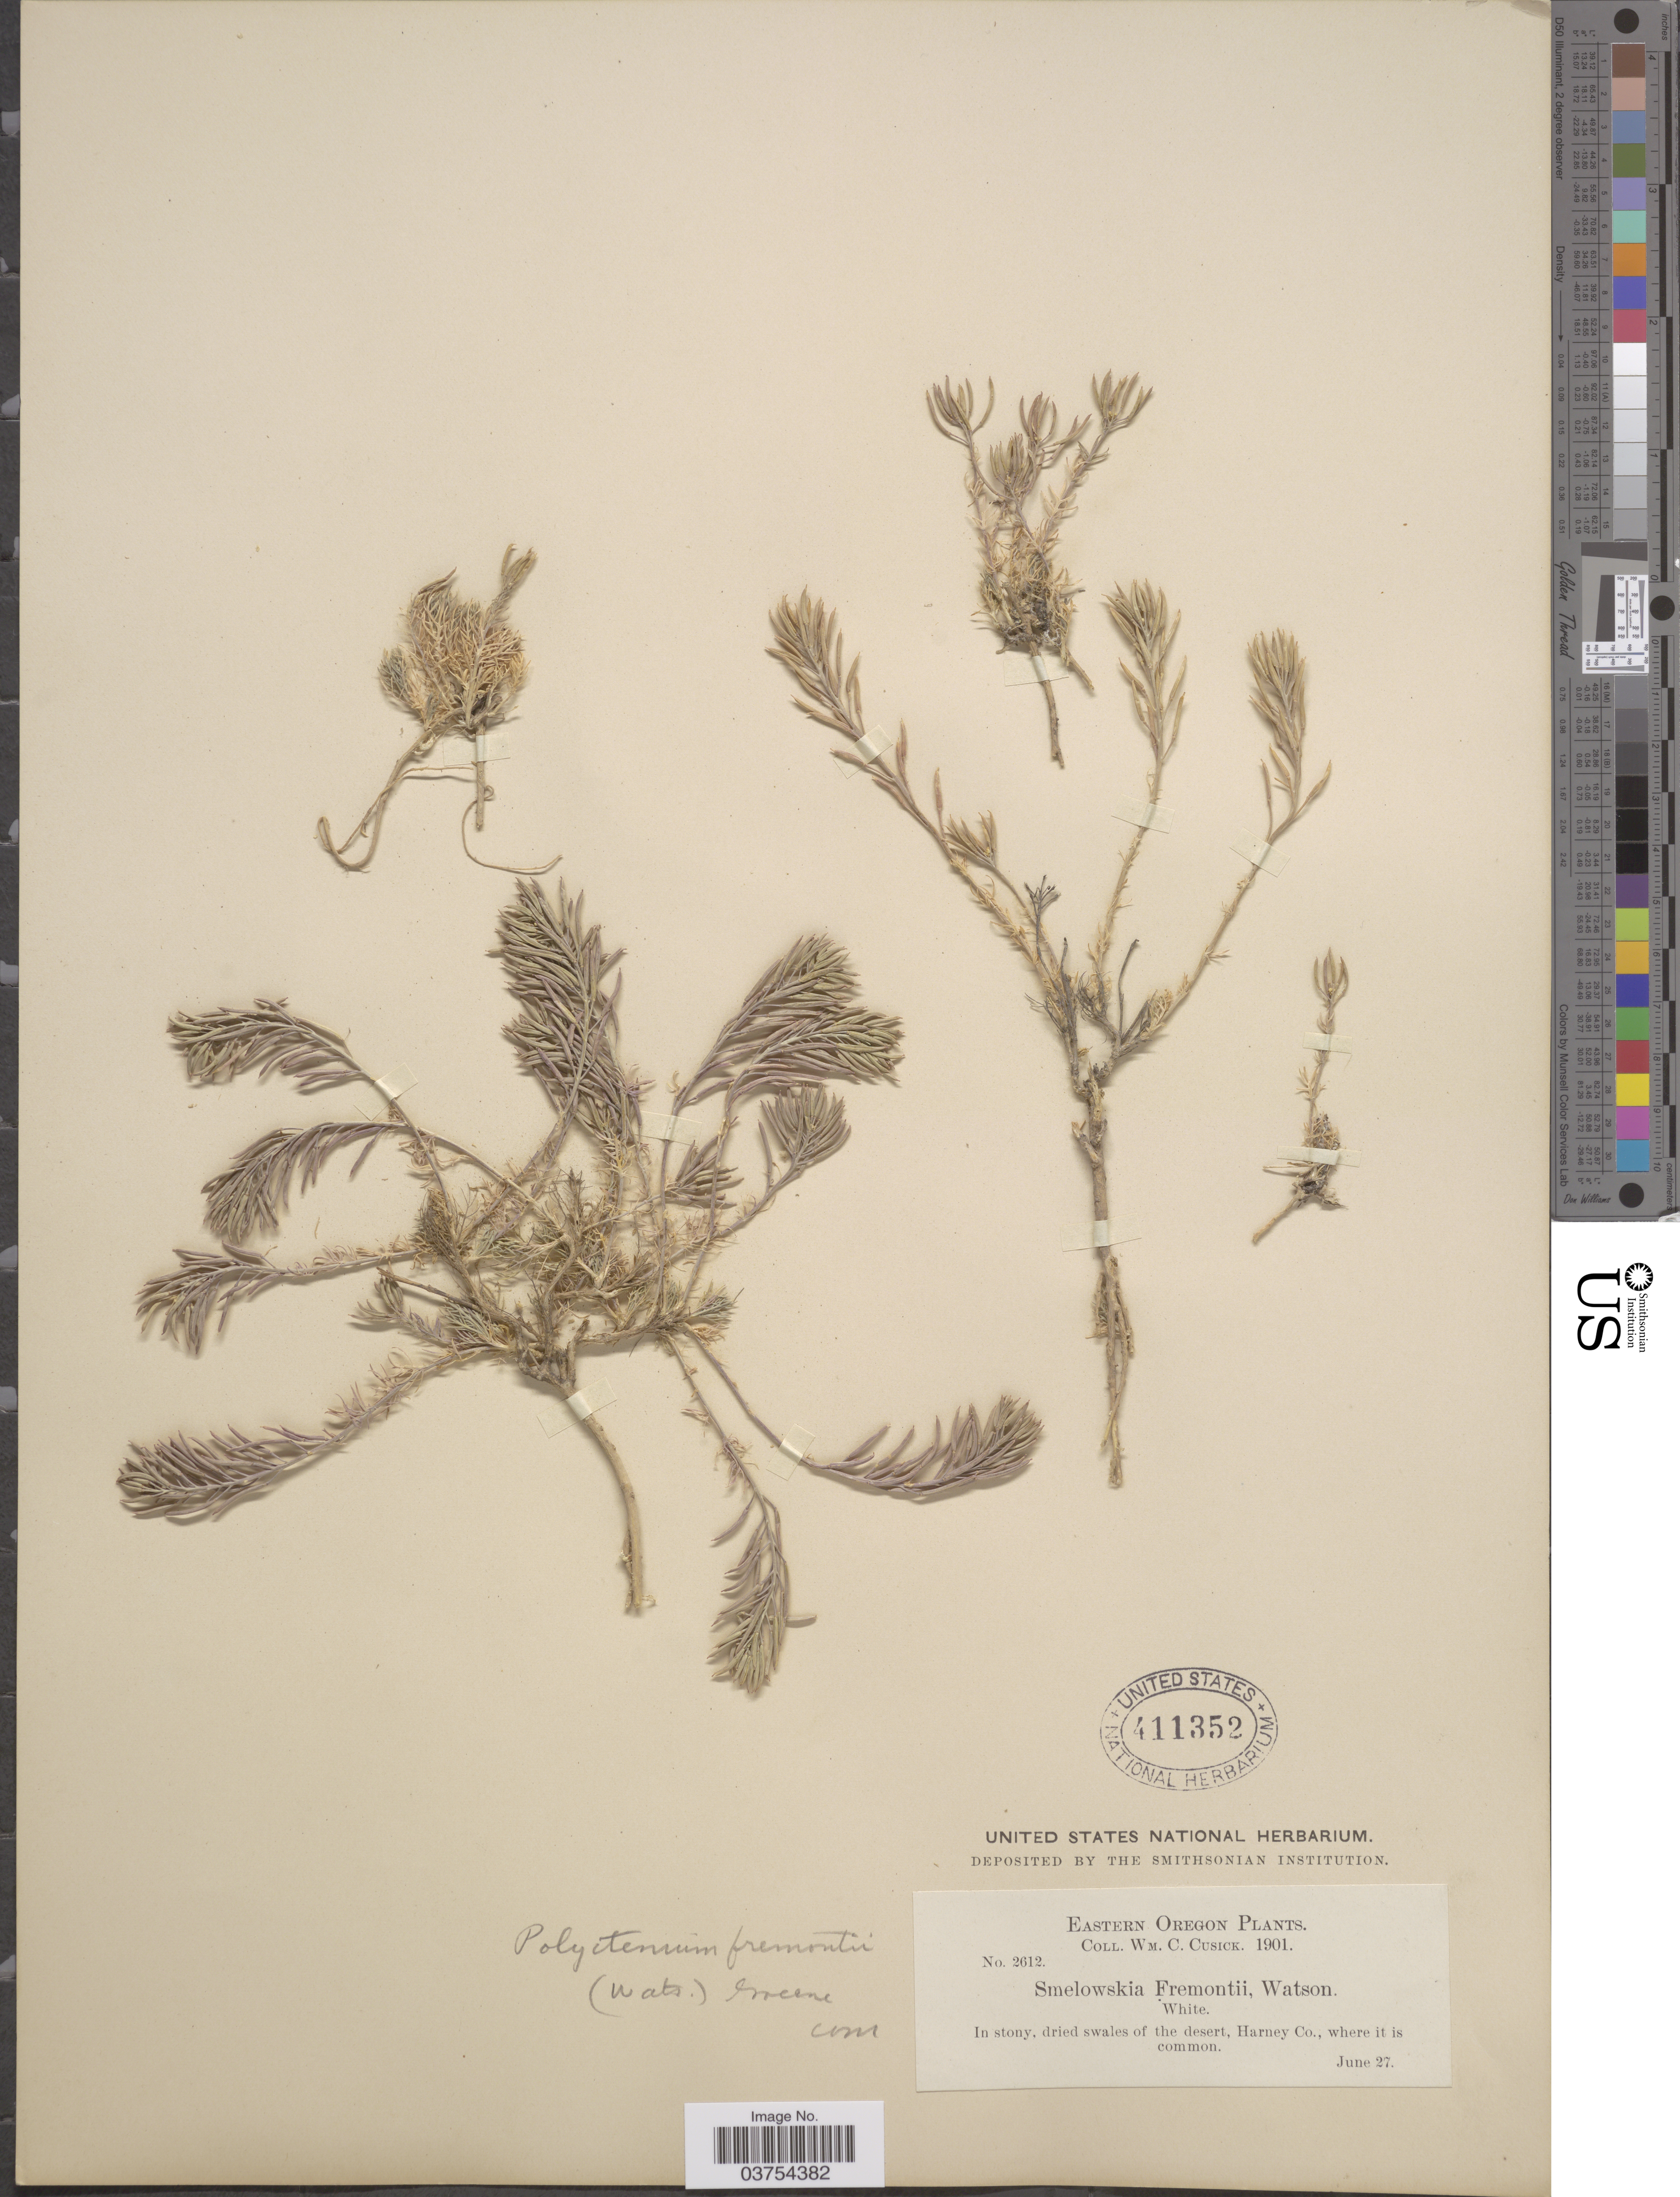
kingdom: Plantae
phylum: Tracheophyta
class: Magnoliopsida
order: Brassicales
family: Brassicaceae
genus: Smelowskia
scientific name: Smelowskia fremontii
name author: S. Watson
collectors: W. C. Cusick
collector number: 2612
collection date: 1901-06-27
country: United States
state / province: Oregon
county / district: Harney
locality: Eastern Oregon. In stony, dried swales of the desert, Harney Co.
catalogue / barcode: US 411352